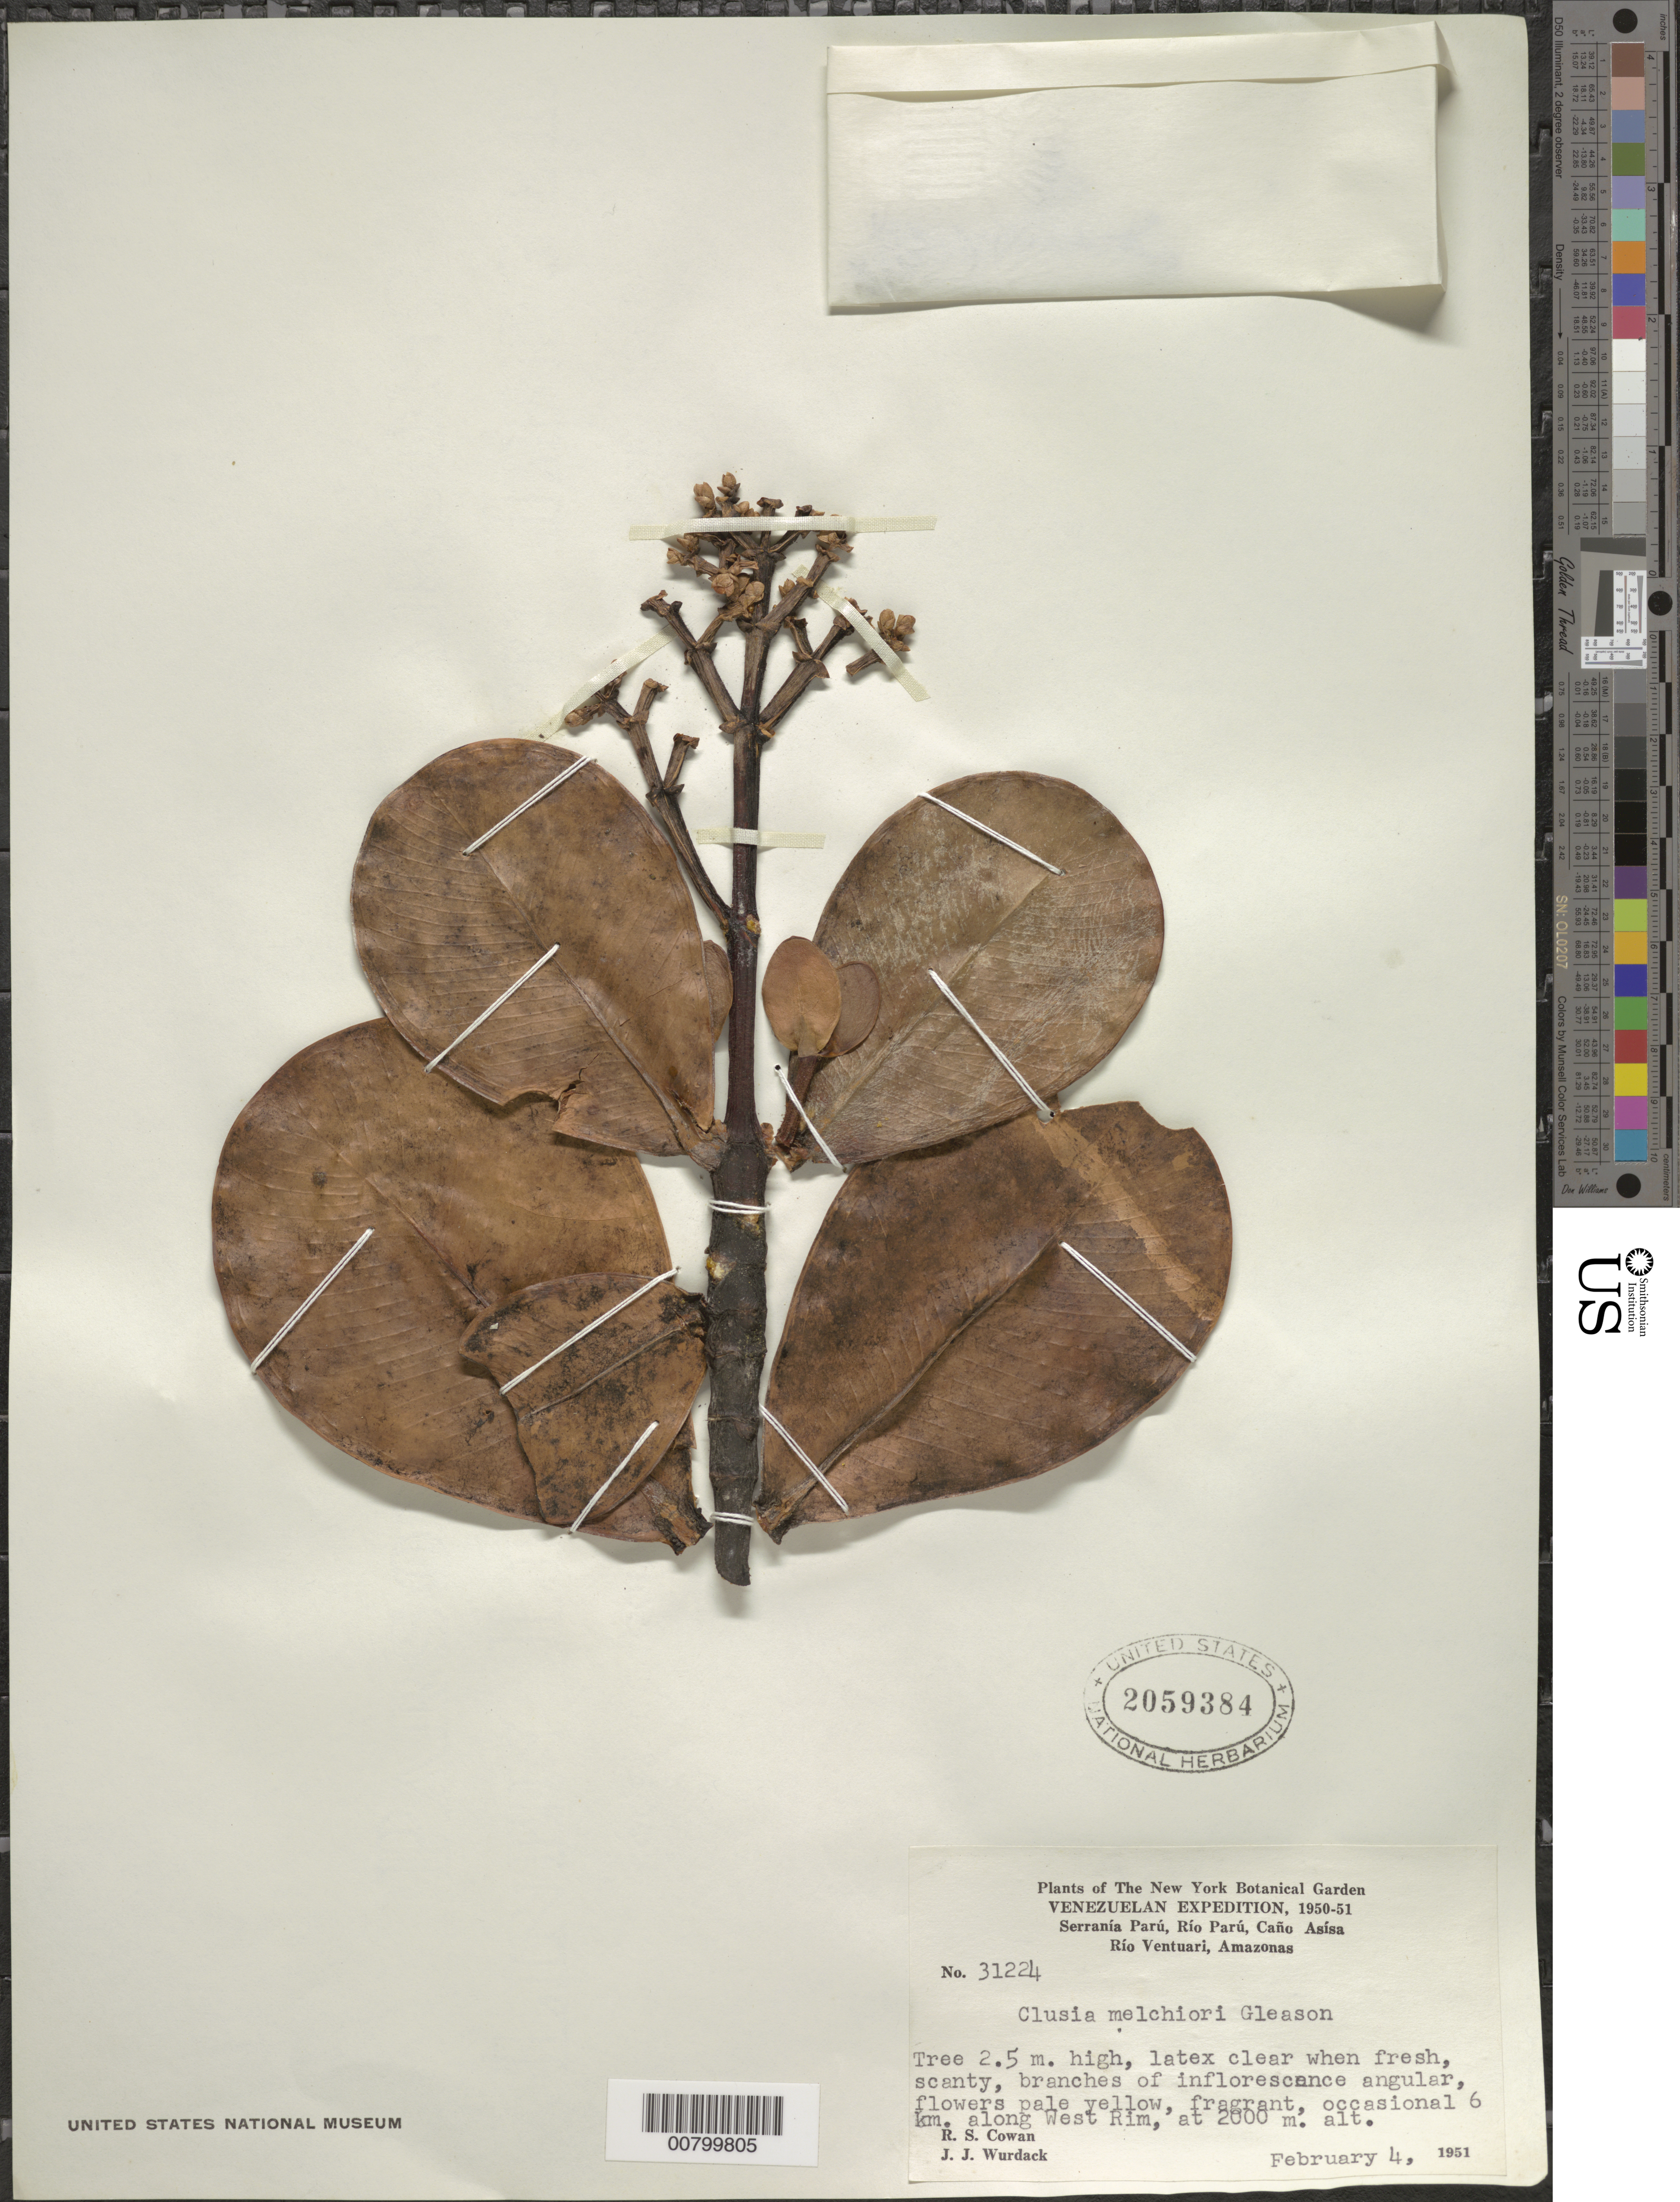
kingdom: Plantae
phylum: Tracheophyta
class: Magnoliopsida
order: Malpighiales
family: Clusiaceae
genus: Clusia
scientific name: Clusia melchiori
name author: Gleason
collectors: R. S. Cowan & J. J. Wurdack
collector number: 31224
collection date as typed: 4-Feb-51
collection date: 1951-02-04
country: Venezuela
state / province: Amazonas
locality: Serranía Parú, along West Rim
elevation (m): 2000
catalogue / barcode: US 2059384